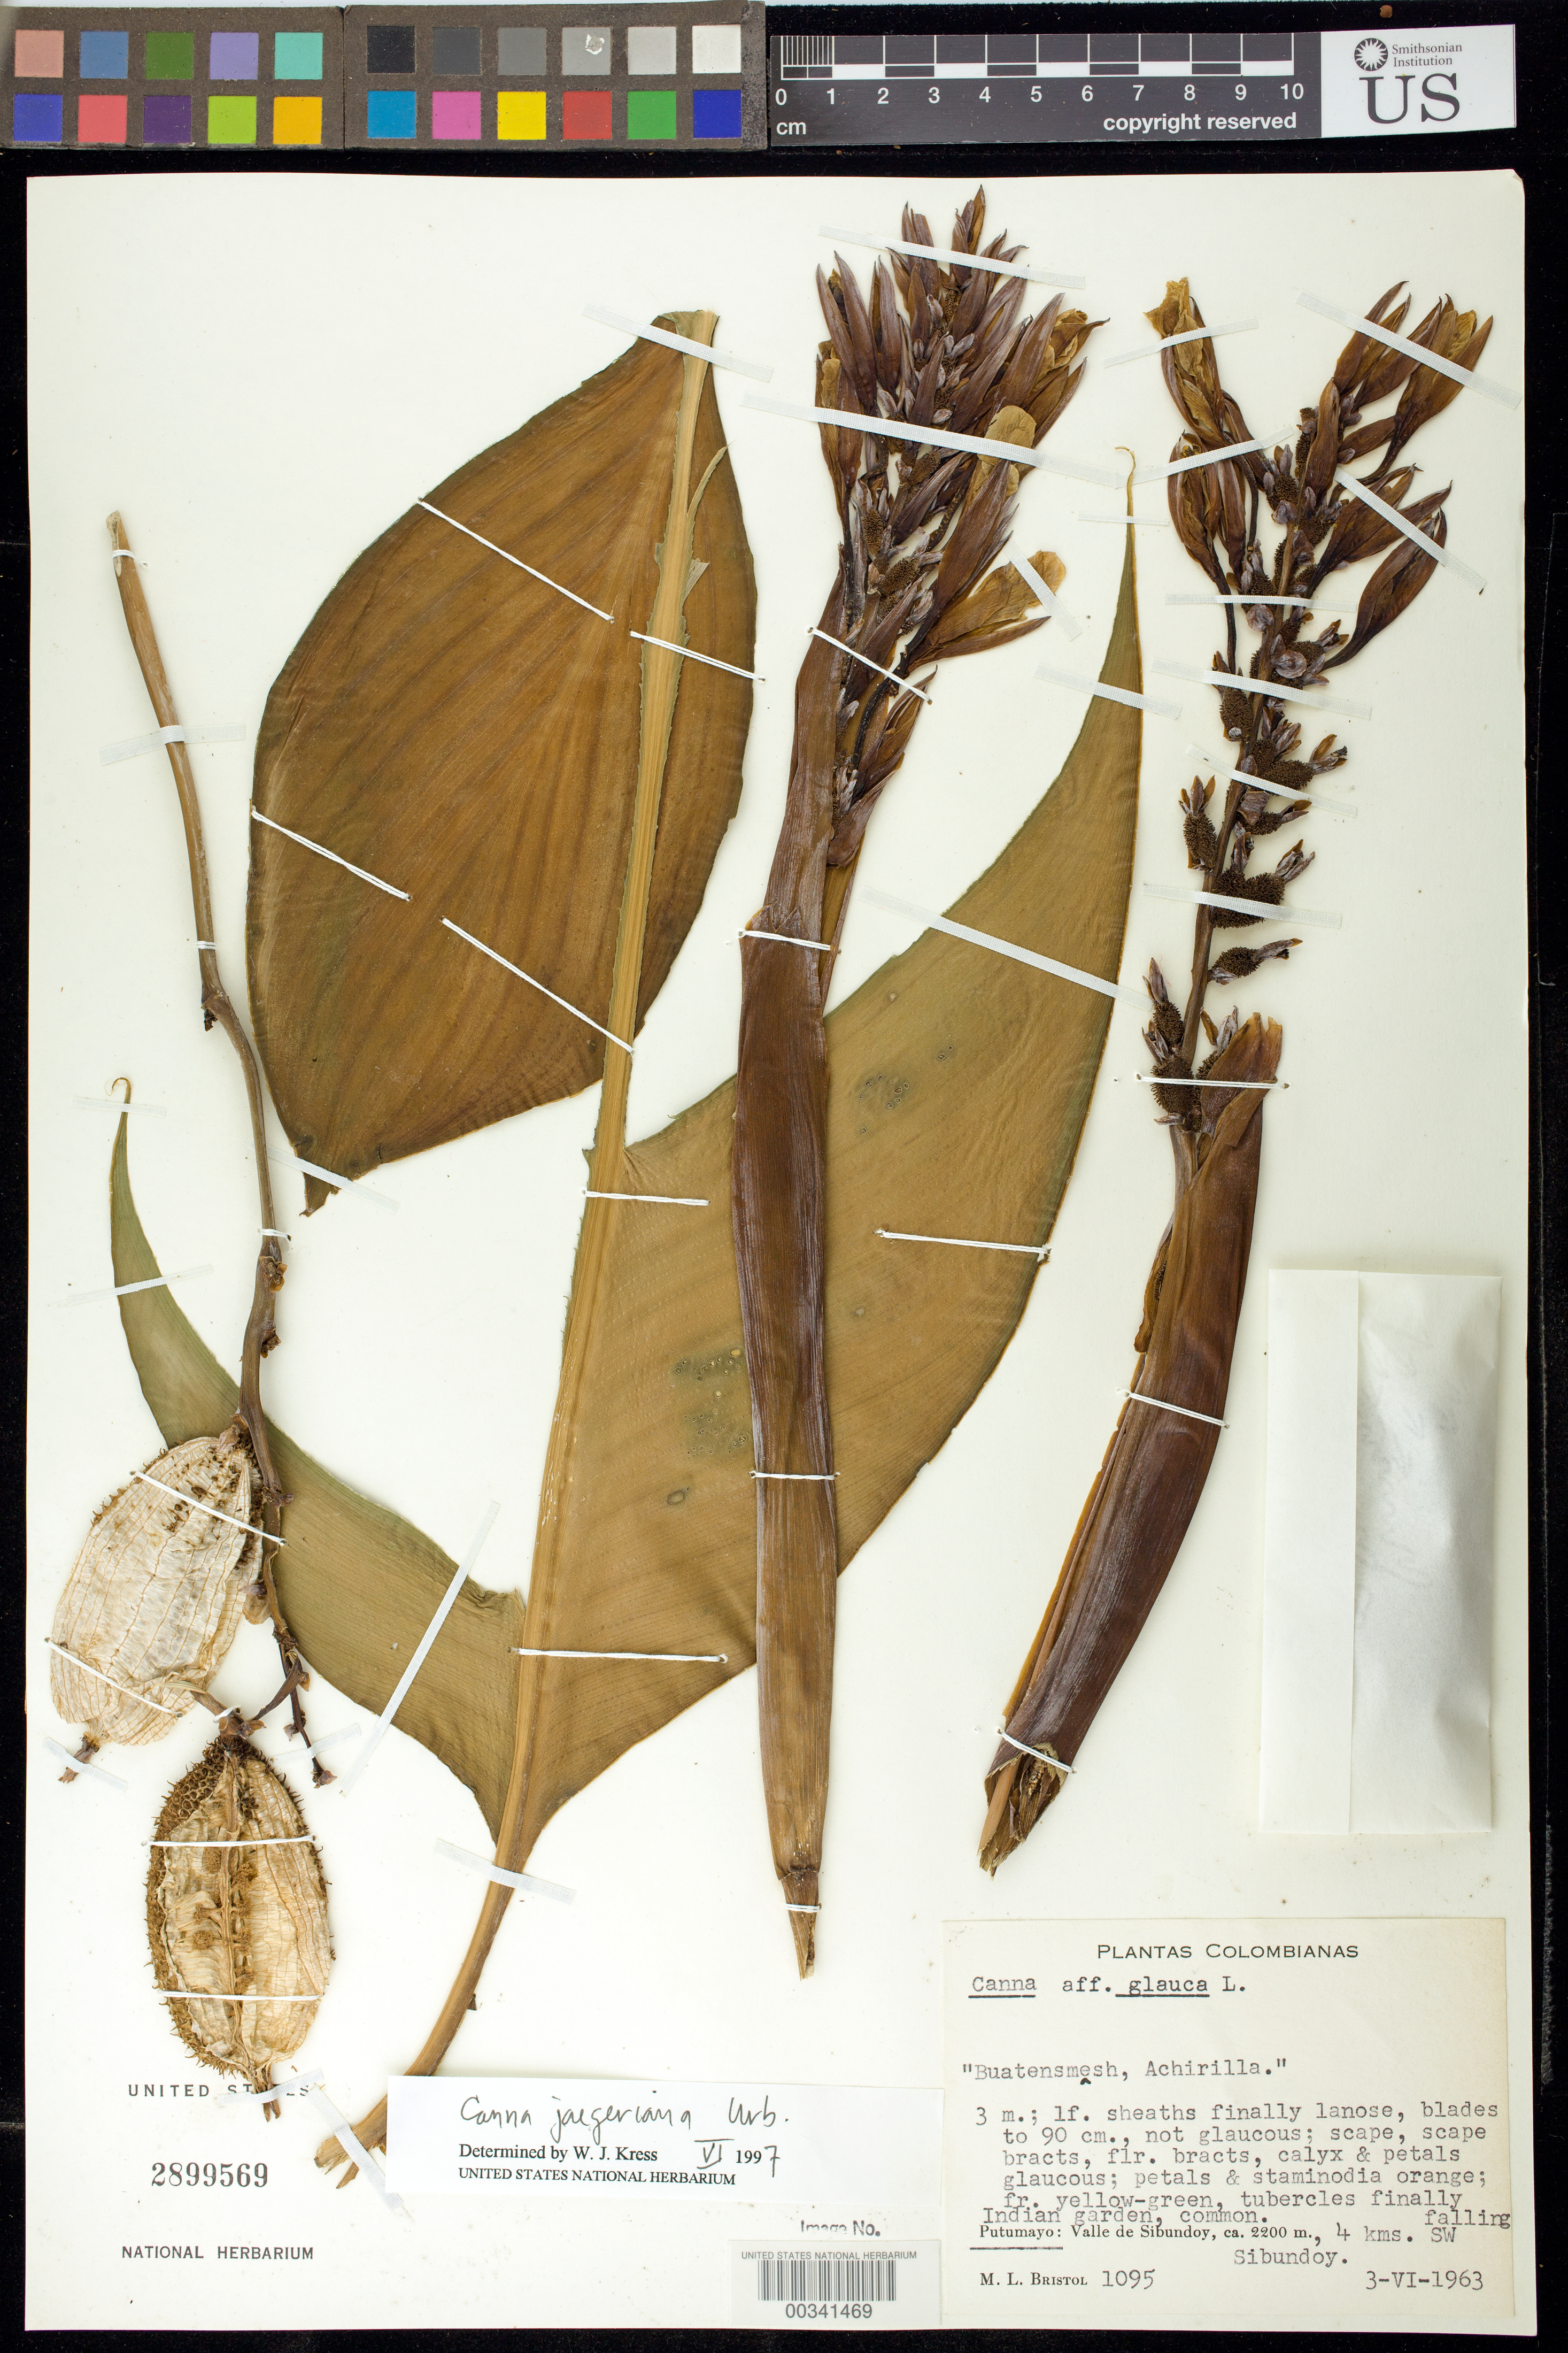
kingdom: Plantae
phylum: Tracheophyta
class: Liliopsida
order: Zingiberales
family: Cannaceae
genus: Canna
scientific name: Canna jaegeriana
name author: Urb.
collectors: M. L. Bristol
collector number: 1095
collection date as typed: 03 Jun 1963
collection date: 1963-06-03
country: Colombia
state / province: Putumayo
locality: Valle de Sibundoy, 4 km sw Sibundoy, indian garden, common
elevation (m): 2200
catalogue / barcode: US 2899569